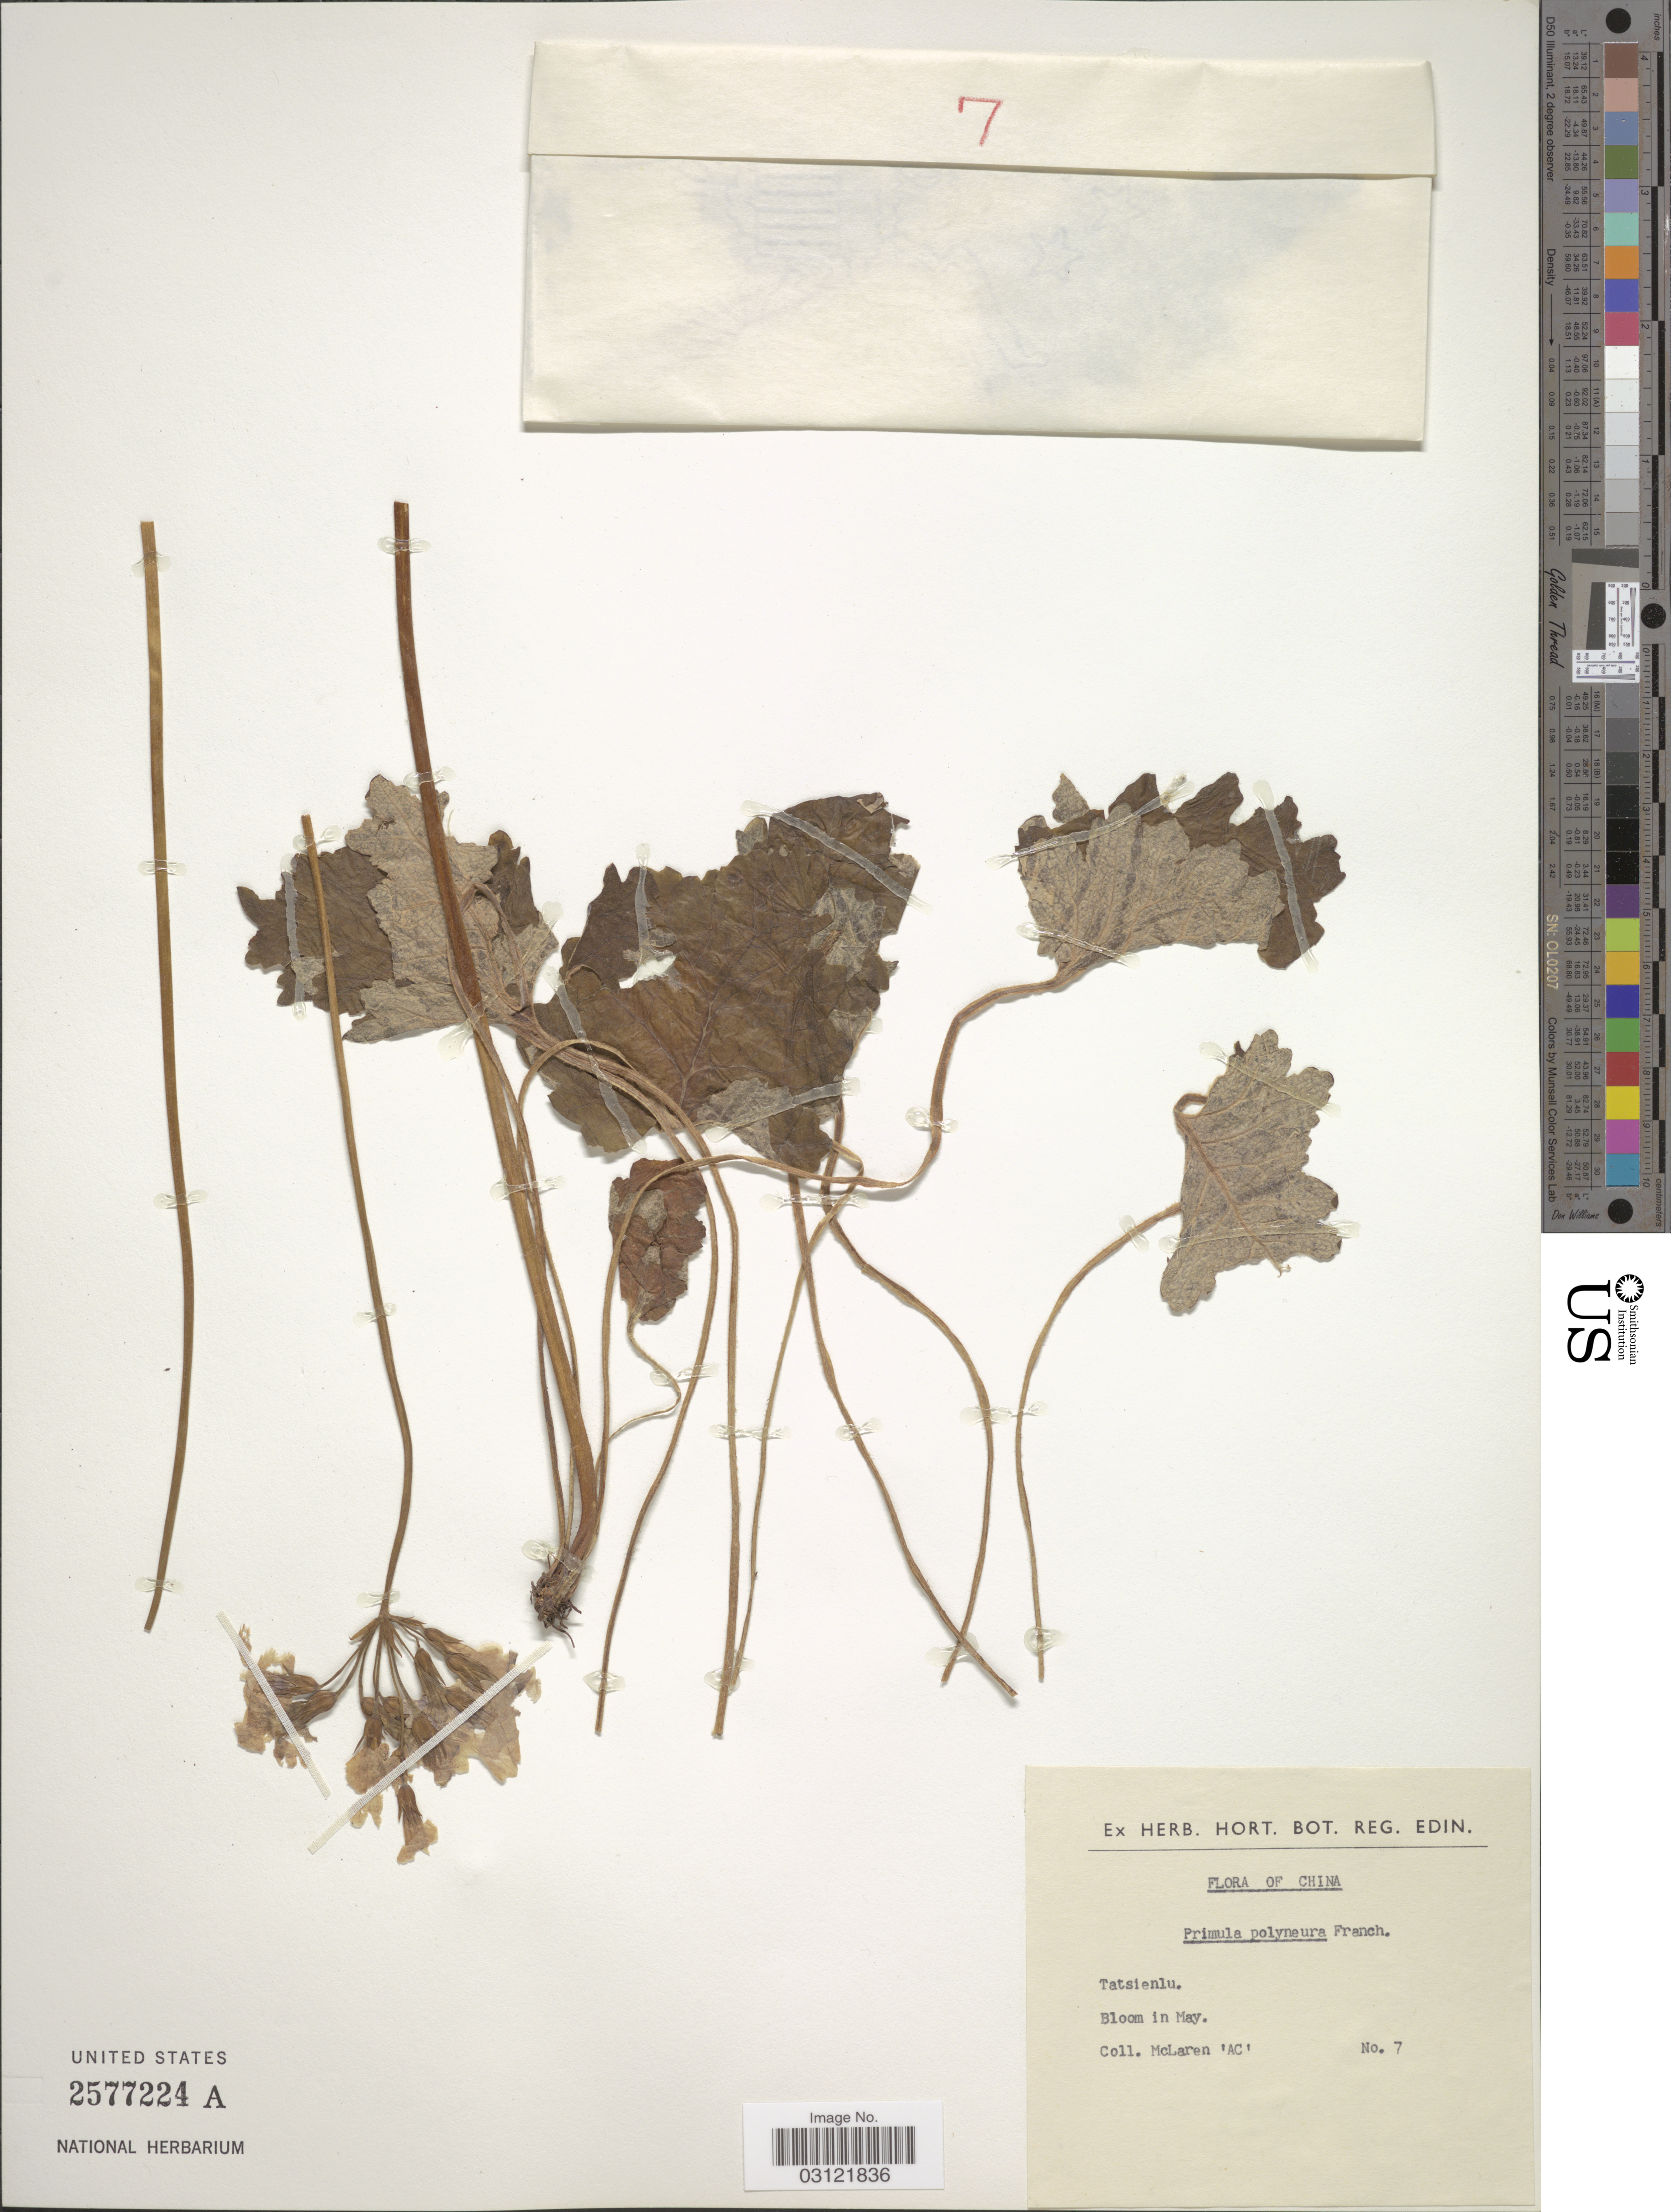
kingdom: Plantae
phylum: Tracheophyta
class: Magnoliopsida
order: Ericales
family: Primulaceae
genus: Primula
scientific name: Primula polyneura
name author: Franch.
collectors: McLaren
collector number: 7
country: China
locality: Tatsienlu.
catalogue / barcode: US 2577224A